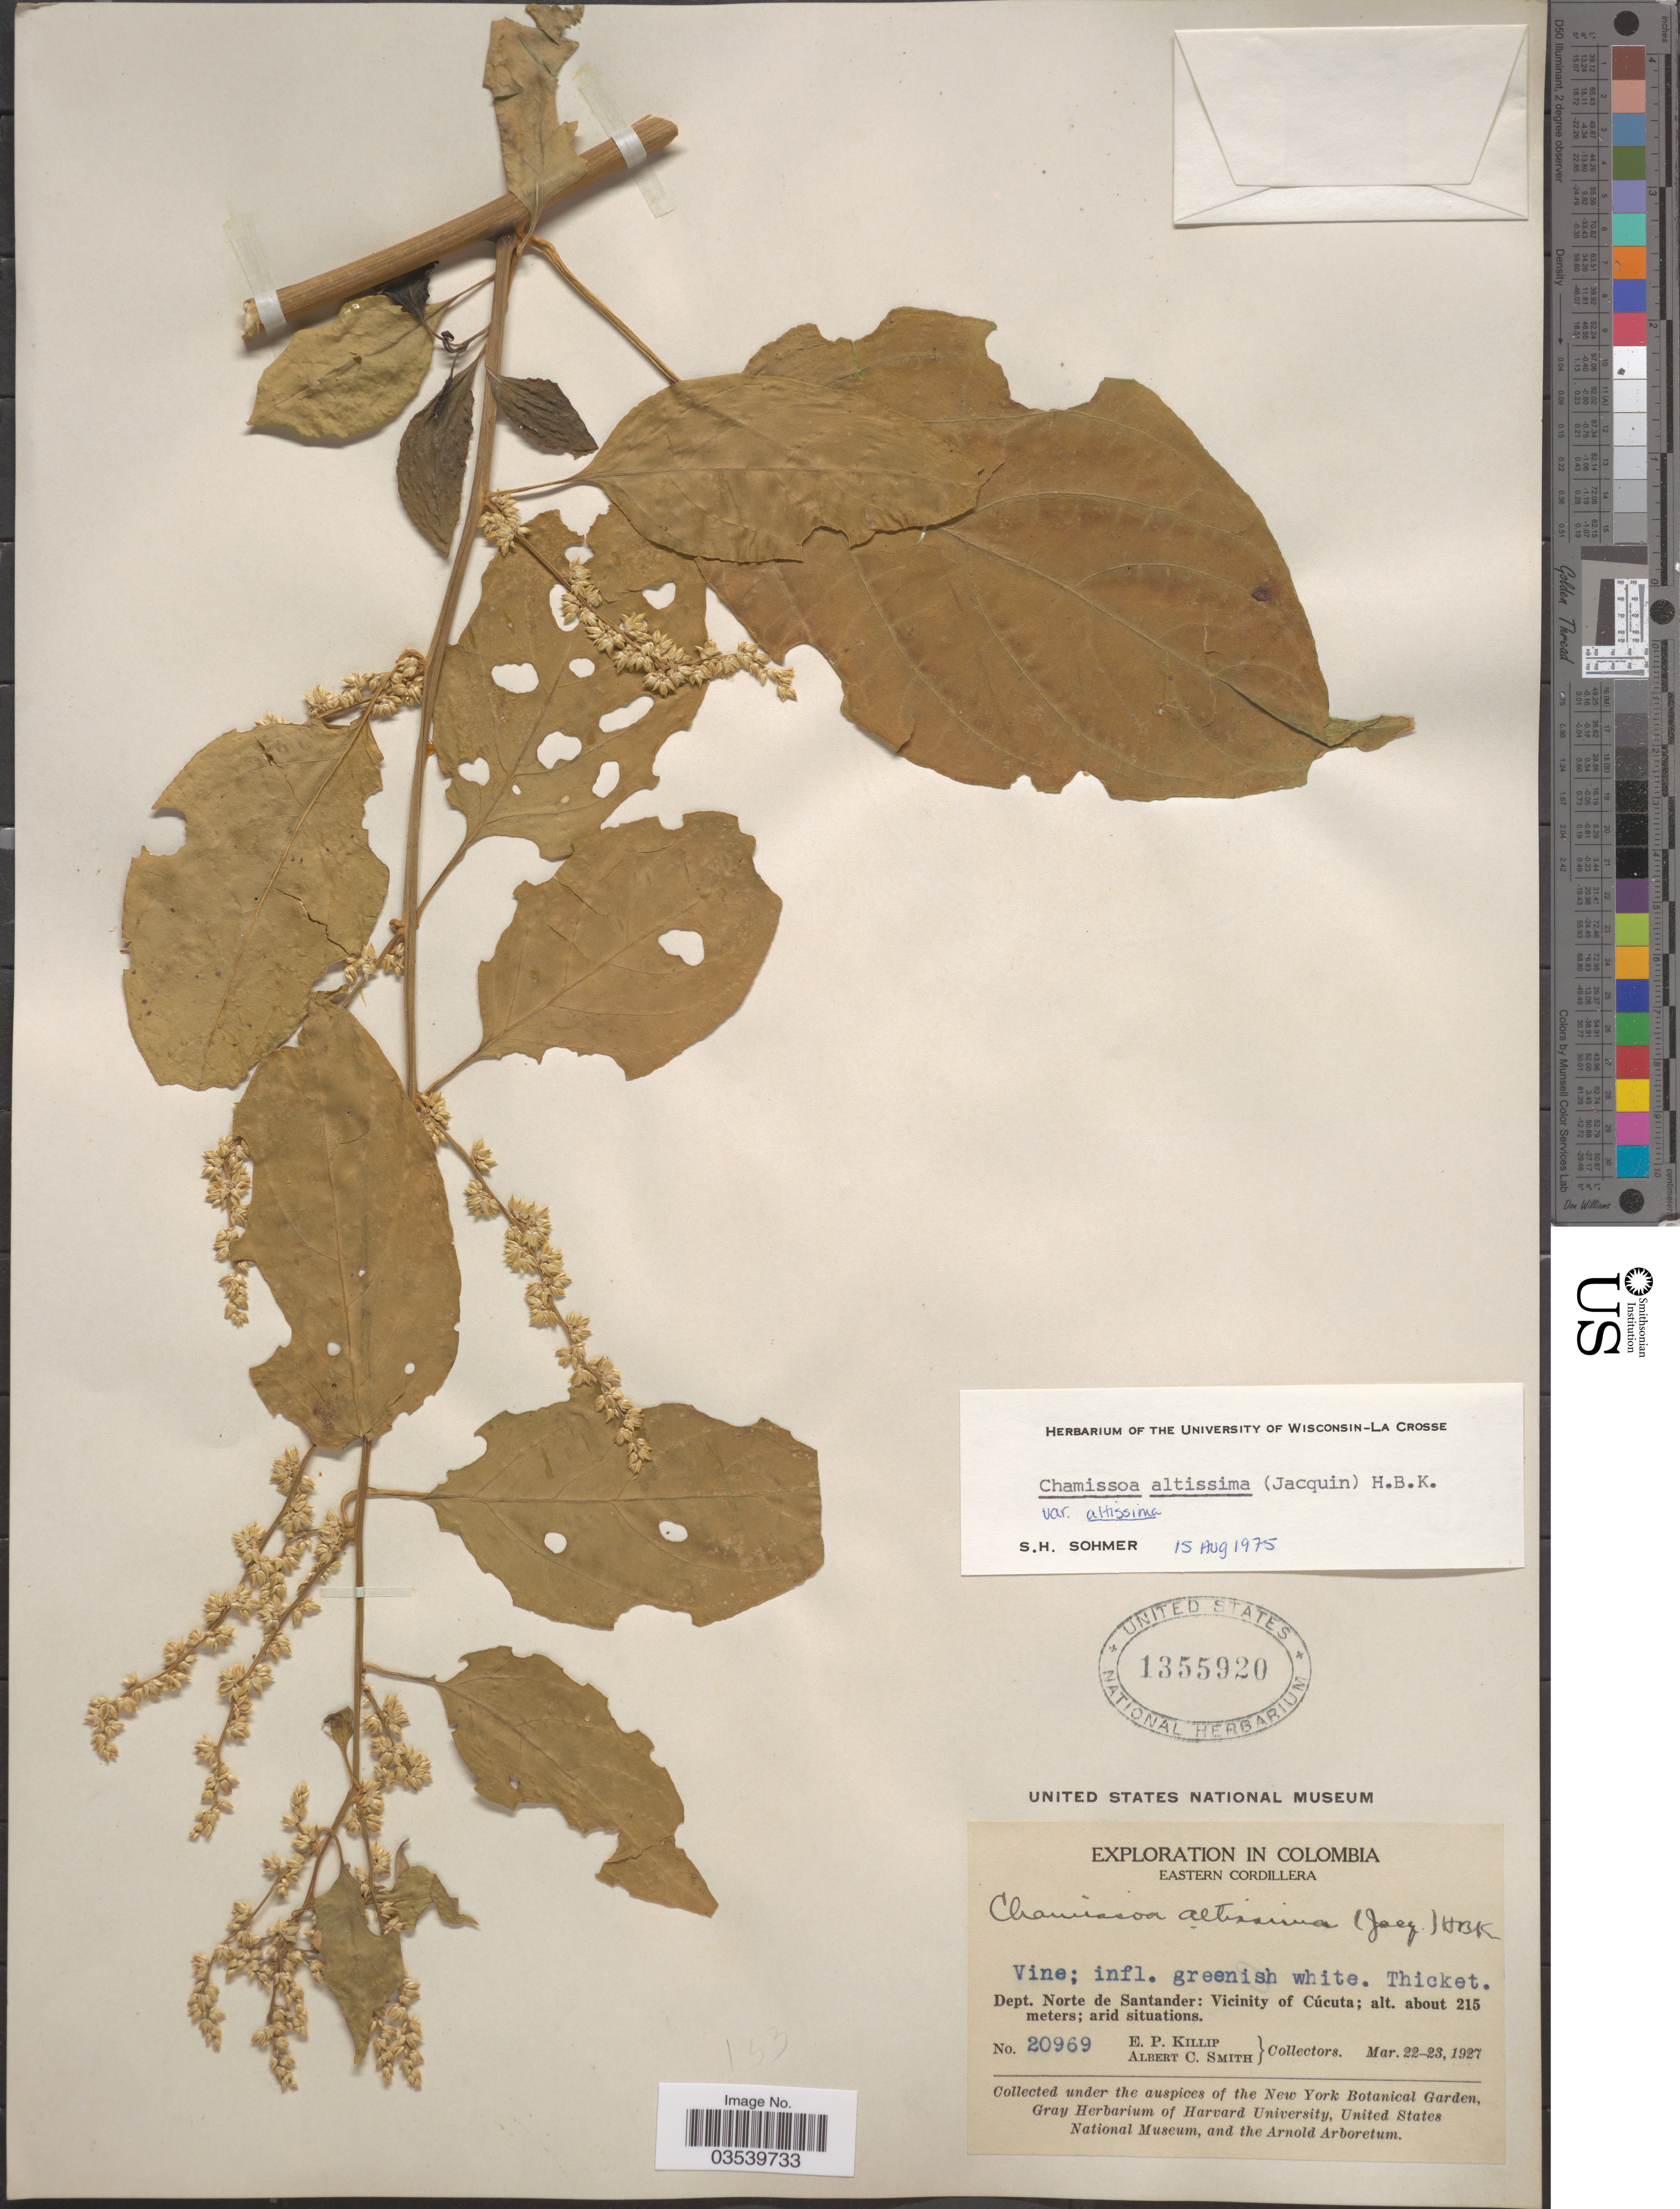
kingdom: Plantae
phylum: Tracheophyta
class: Magnoliopsida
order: Caryophyllales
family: Amaranthaceae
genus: Chamissoa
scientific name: Chamissoa altissima var. altissima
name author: (Jacq.) Kunth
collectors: E. P. Killip & A. C. Smith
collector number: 20969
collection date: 1927-03-22/1927-03-23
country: Colombia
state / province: Norte de Santander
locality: Eastern Cordillera. Dept. Norte de Santander: Vicinity of Cúcuta.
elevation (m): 215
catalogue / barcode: US 1355920